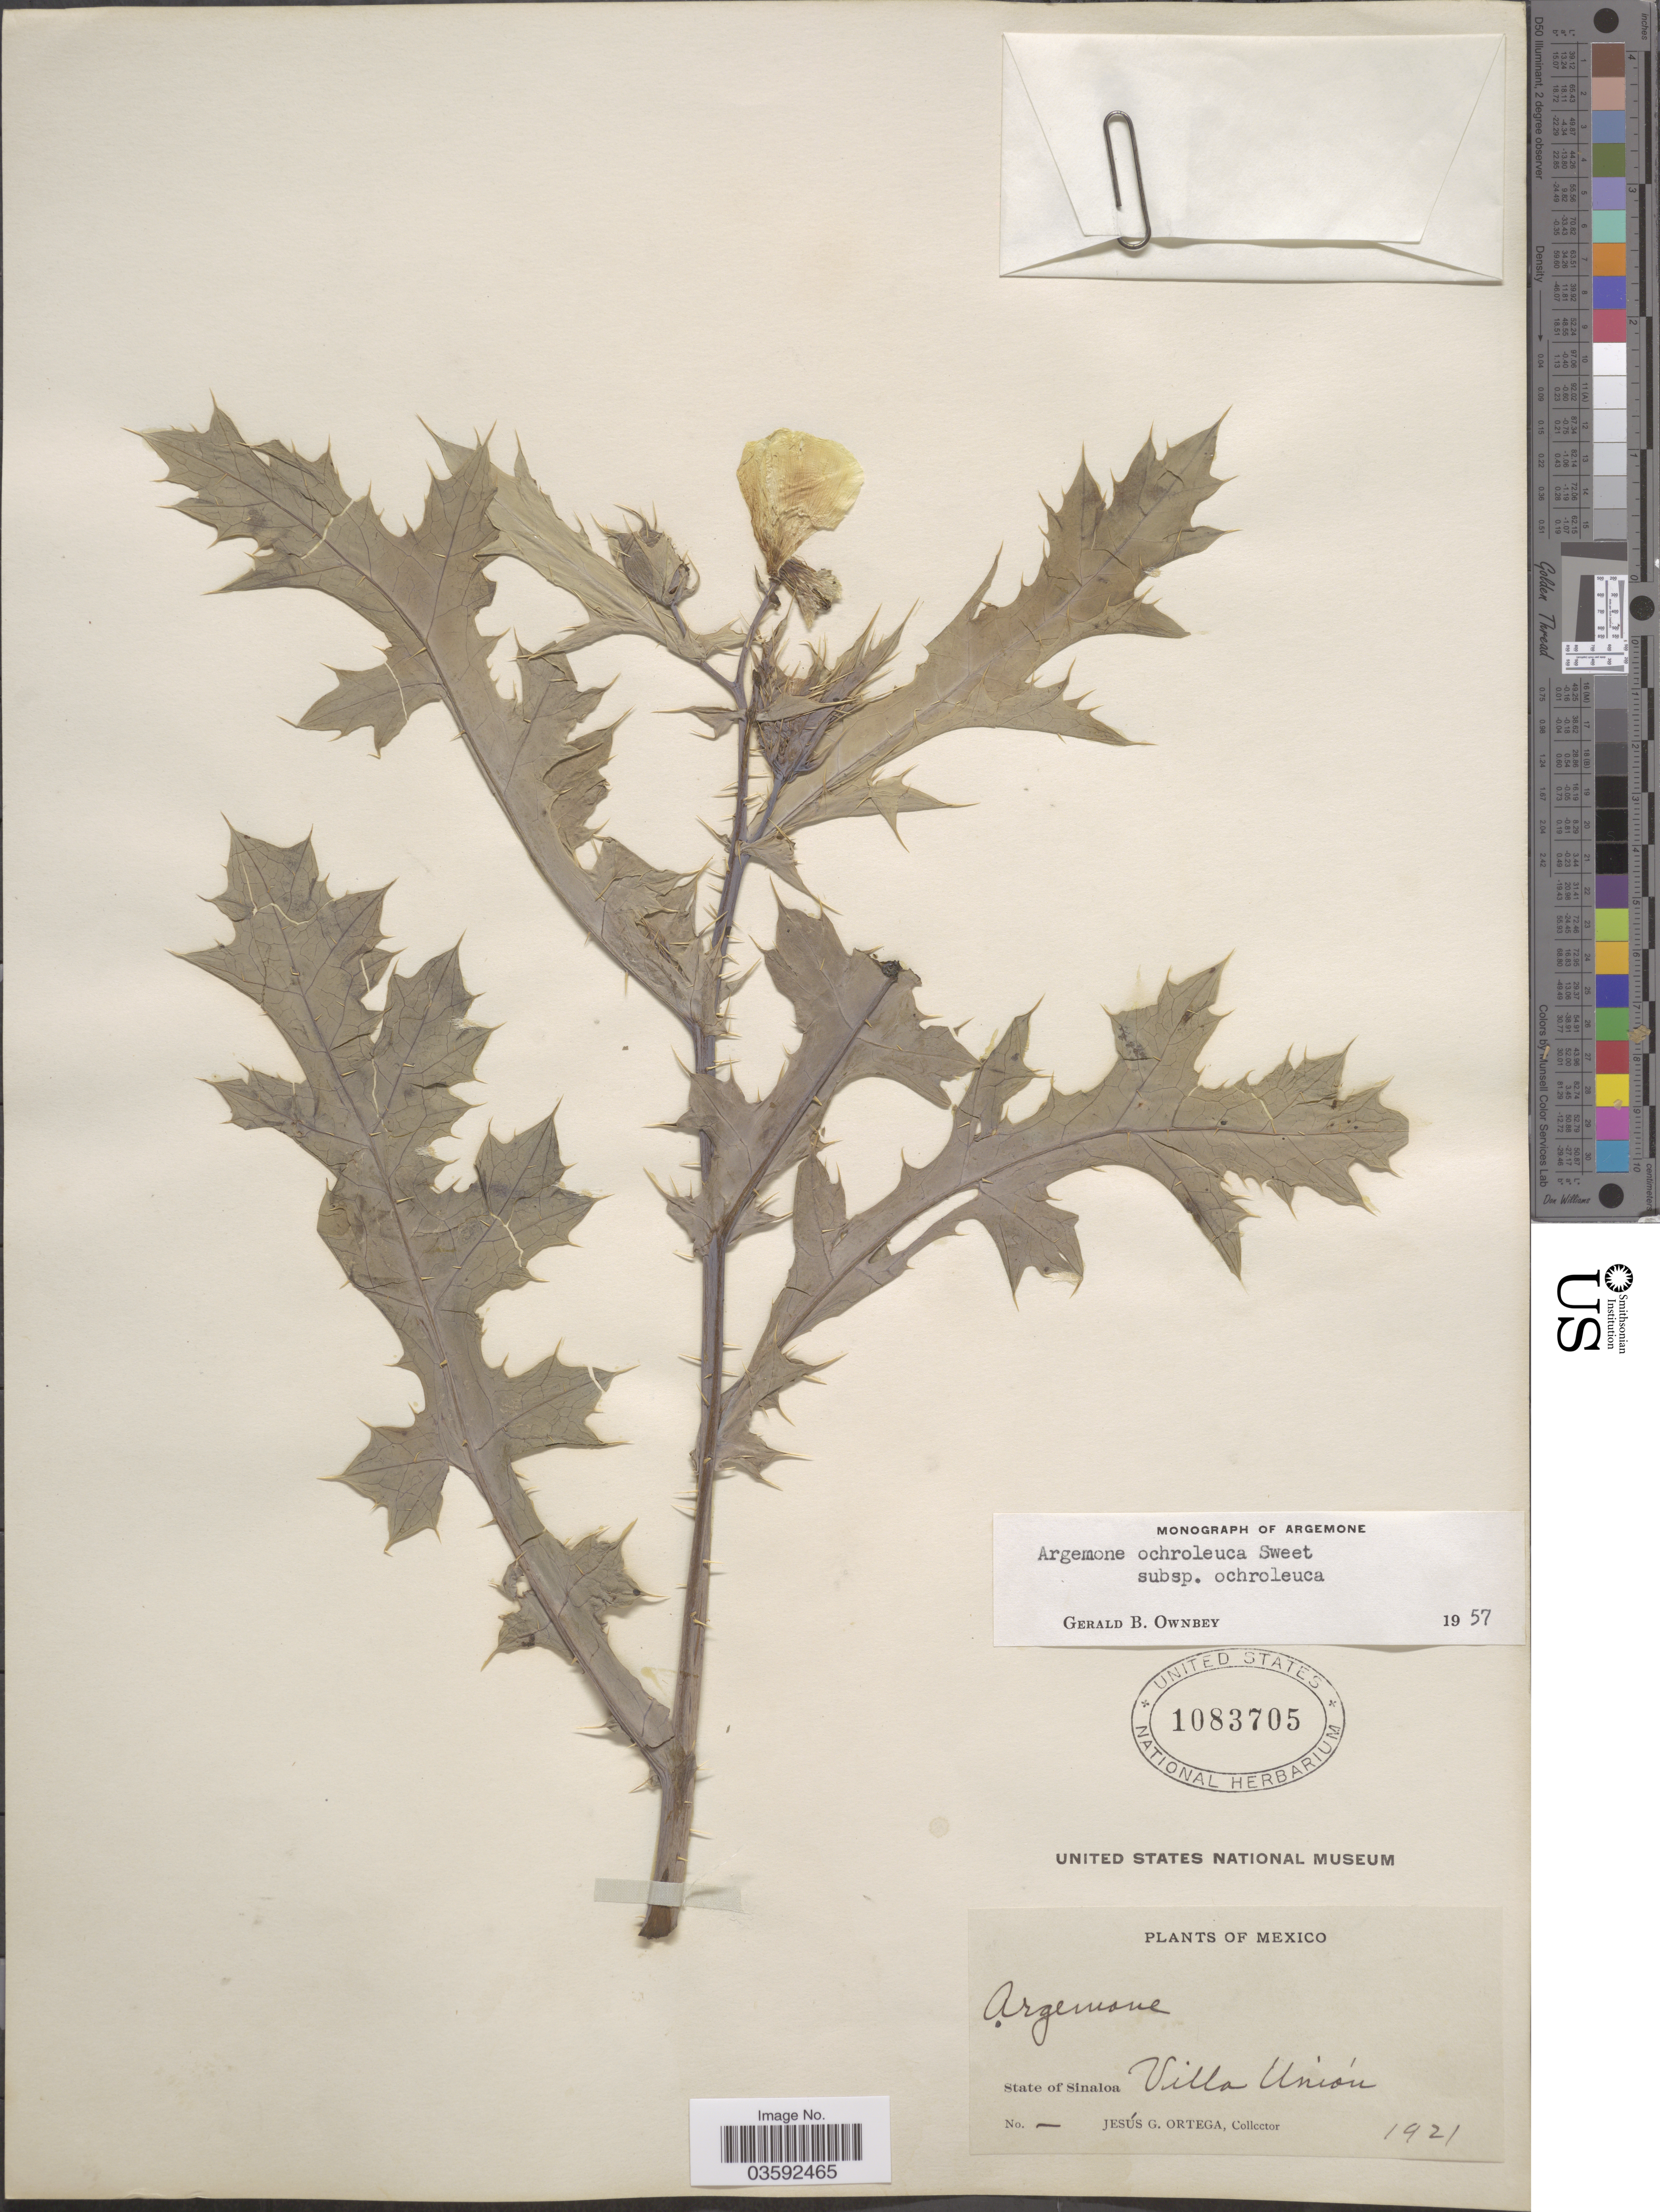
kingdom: Plantae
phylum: Tracheophyta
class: Magnoliopsida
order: Ranunculales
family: Papaveraceae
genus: Argemone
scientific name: Argemone ochroleuca subsp. ochroleuca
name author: Sweet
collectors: J. Ortega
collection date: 1921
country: Mexico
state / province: Sinaloa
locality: Villa Unión.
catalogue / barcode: US 1083705